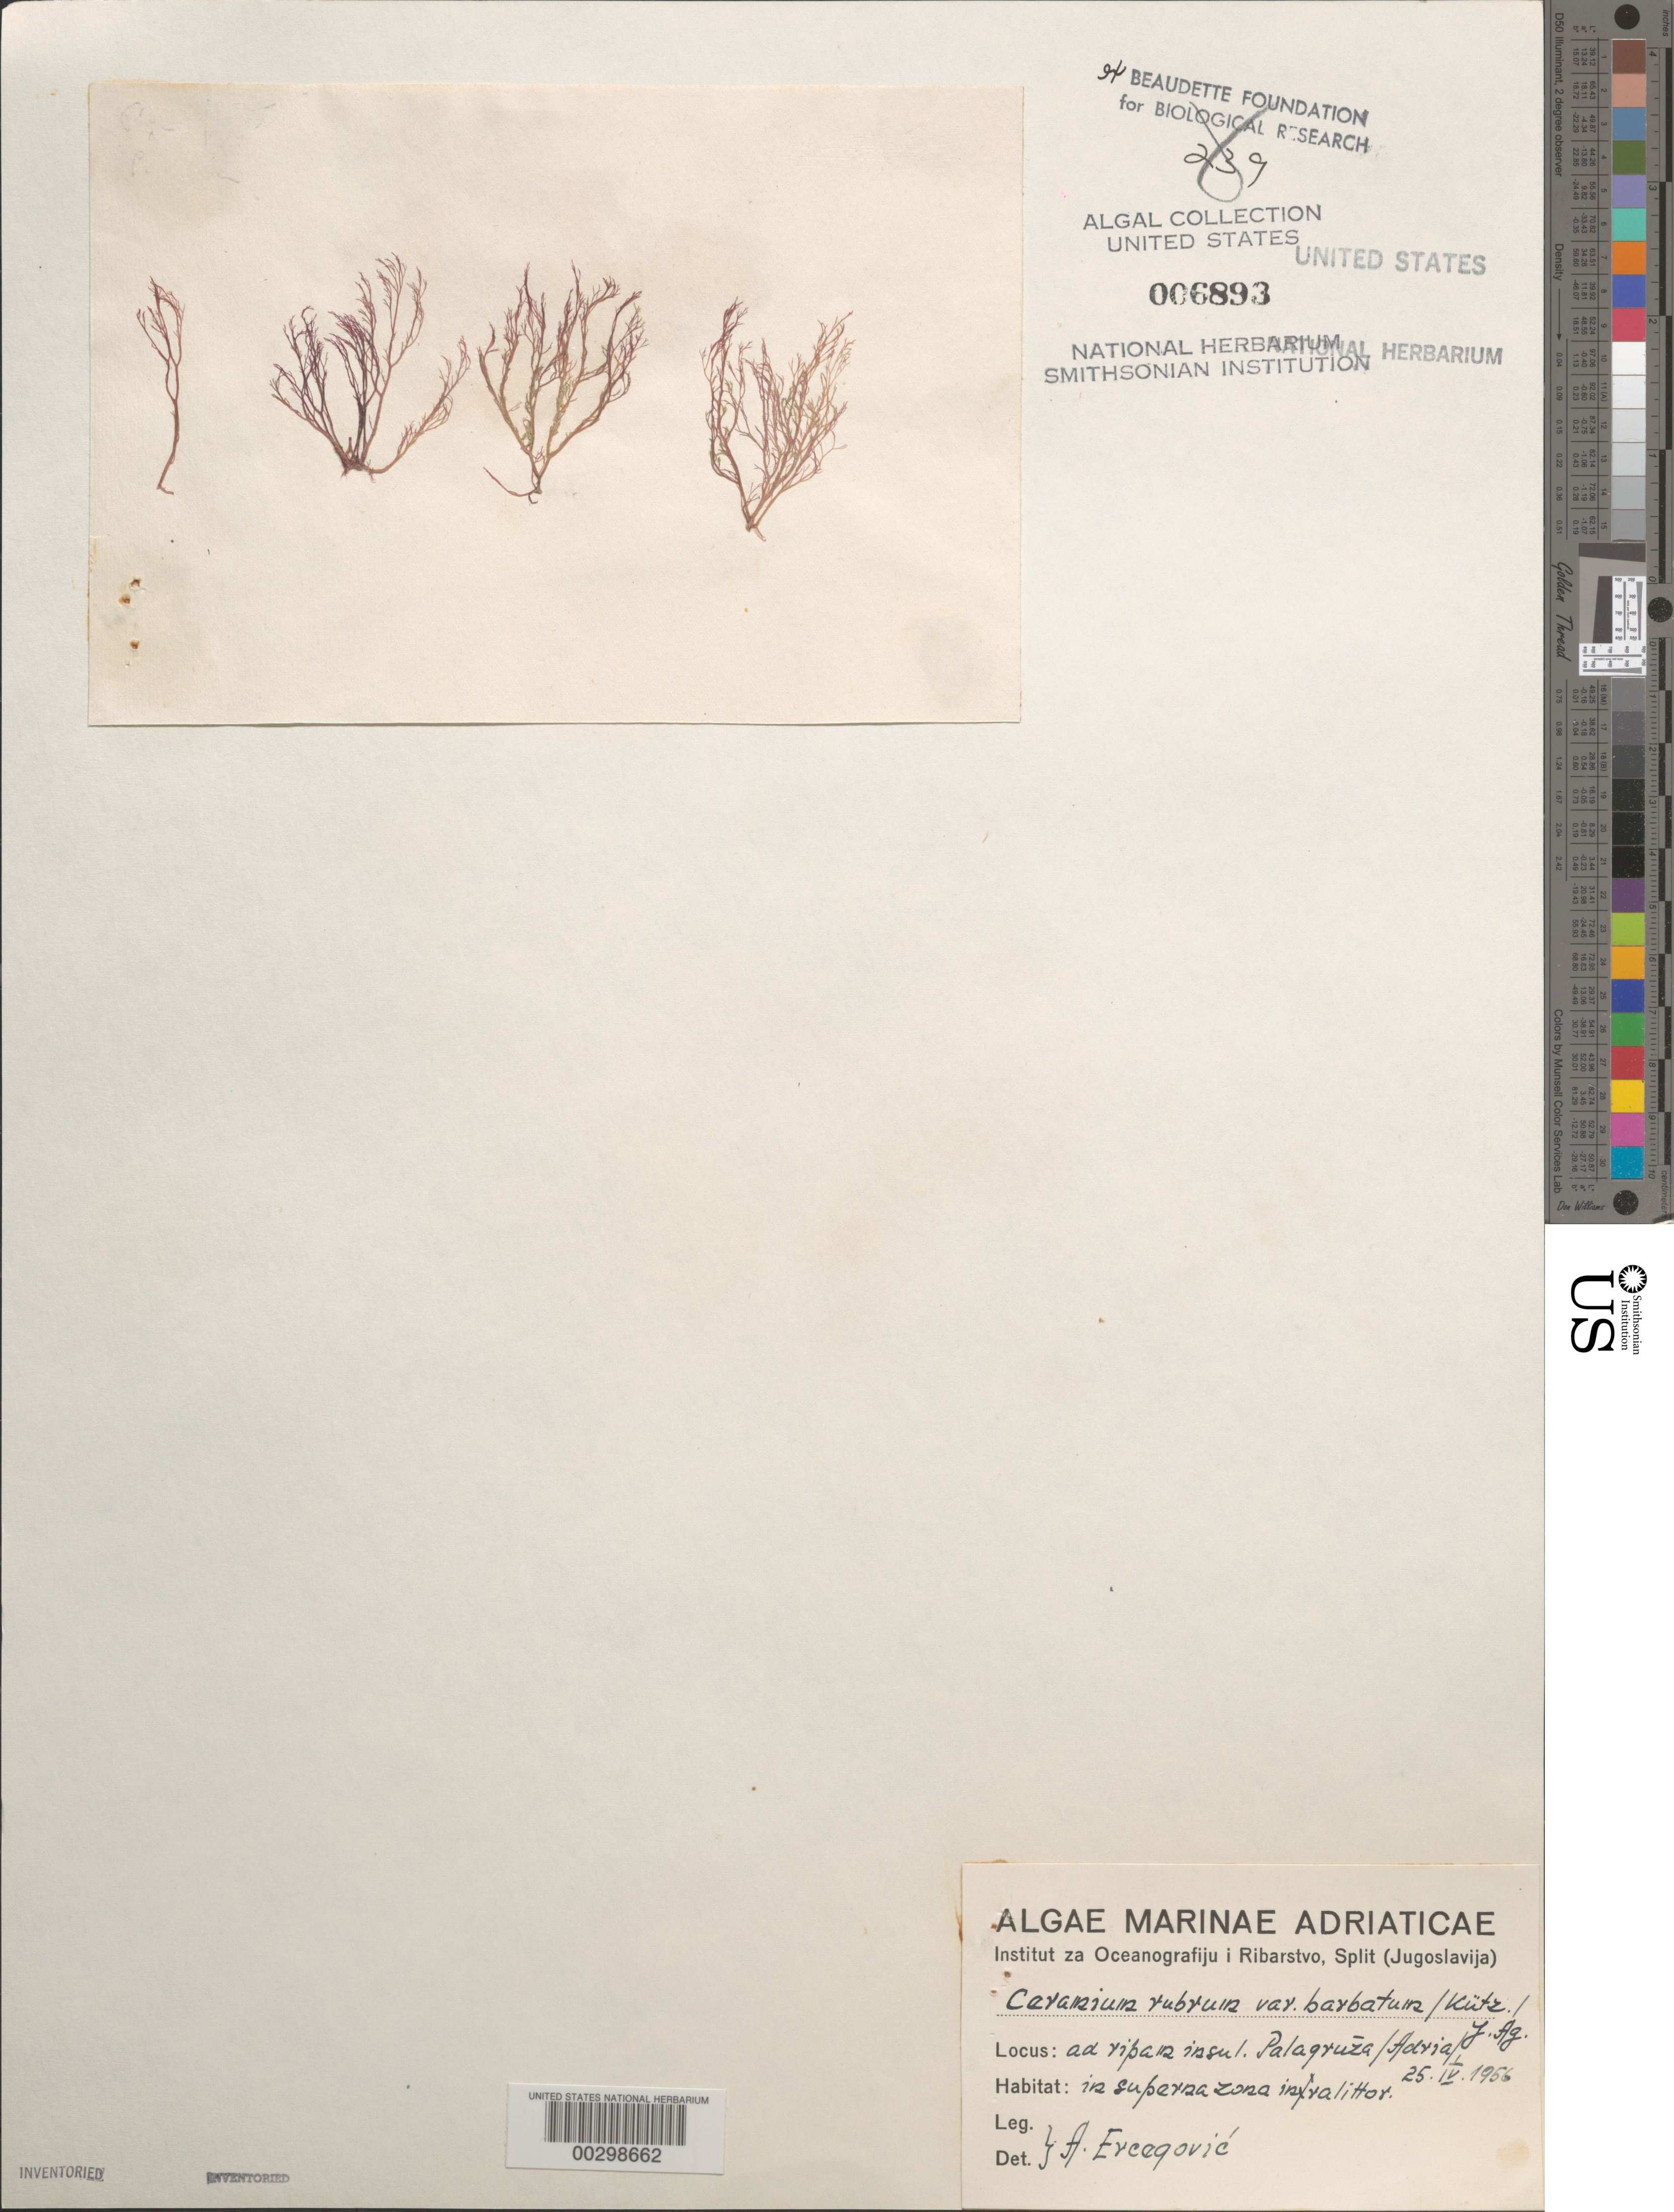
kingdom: Plantae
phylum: Rhodophyta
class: Florideophyceae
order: Ceramiales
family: Ceramiaceae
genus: Ceramium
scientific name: Ceramium rubrum var. barbatum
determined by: Ercegovic, A.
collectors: A. Ercegovic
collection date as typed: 25 Apr 1956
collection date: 1956-04-25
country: Croatia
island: Palagruza Islands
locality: Adriatic Sea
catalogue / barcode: US 6893